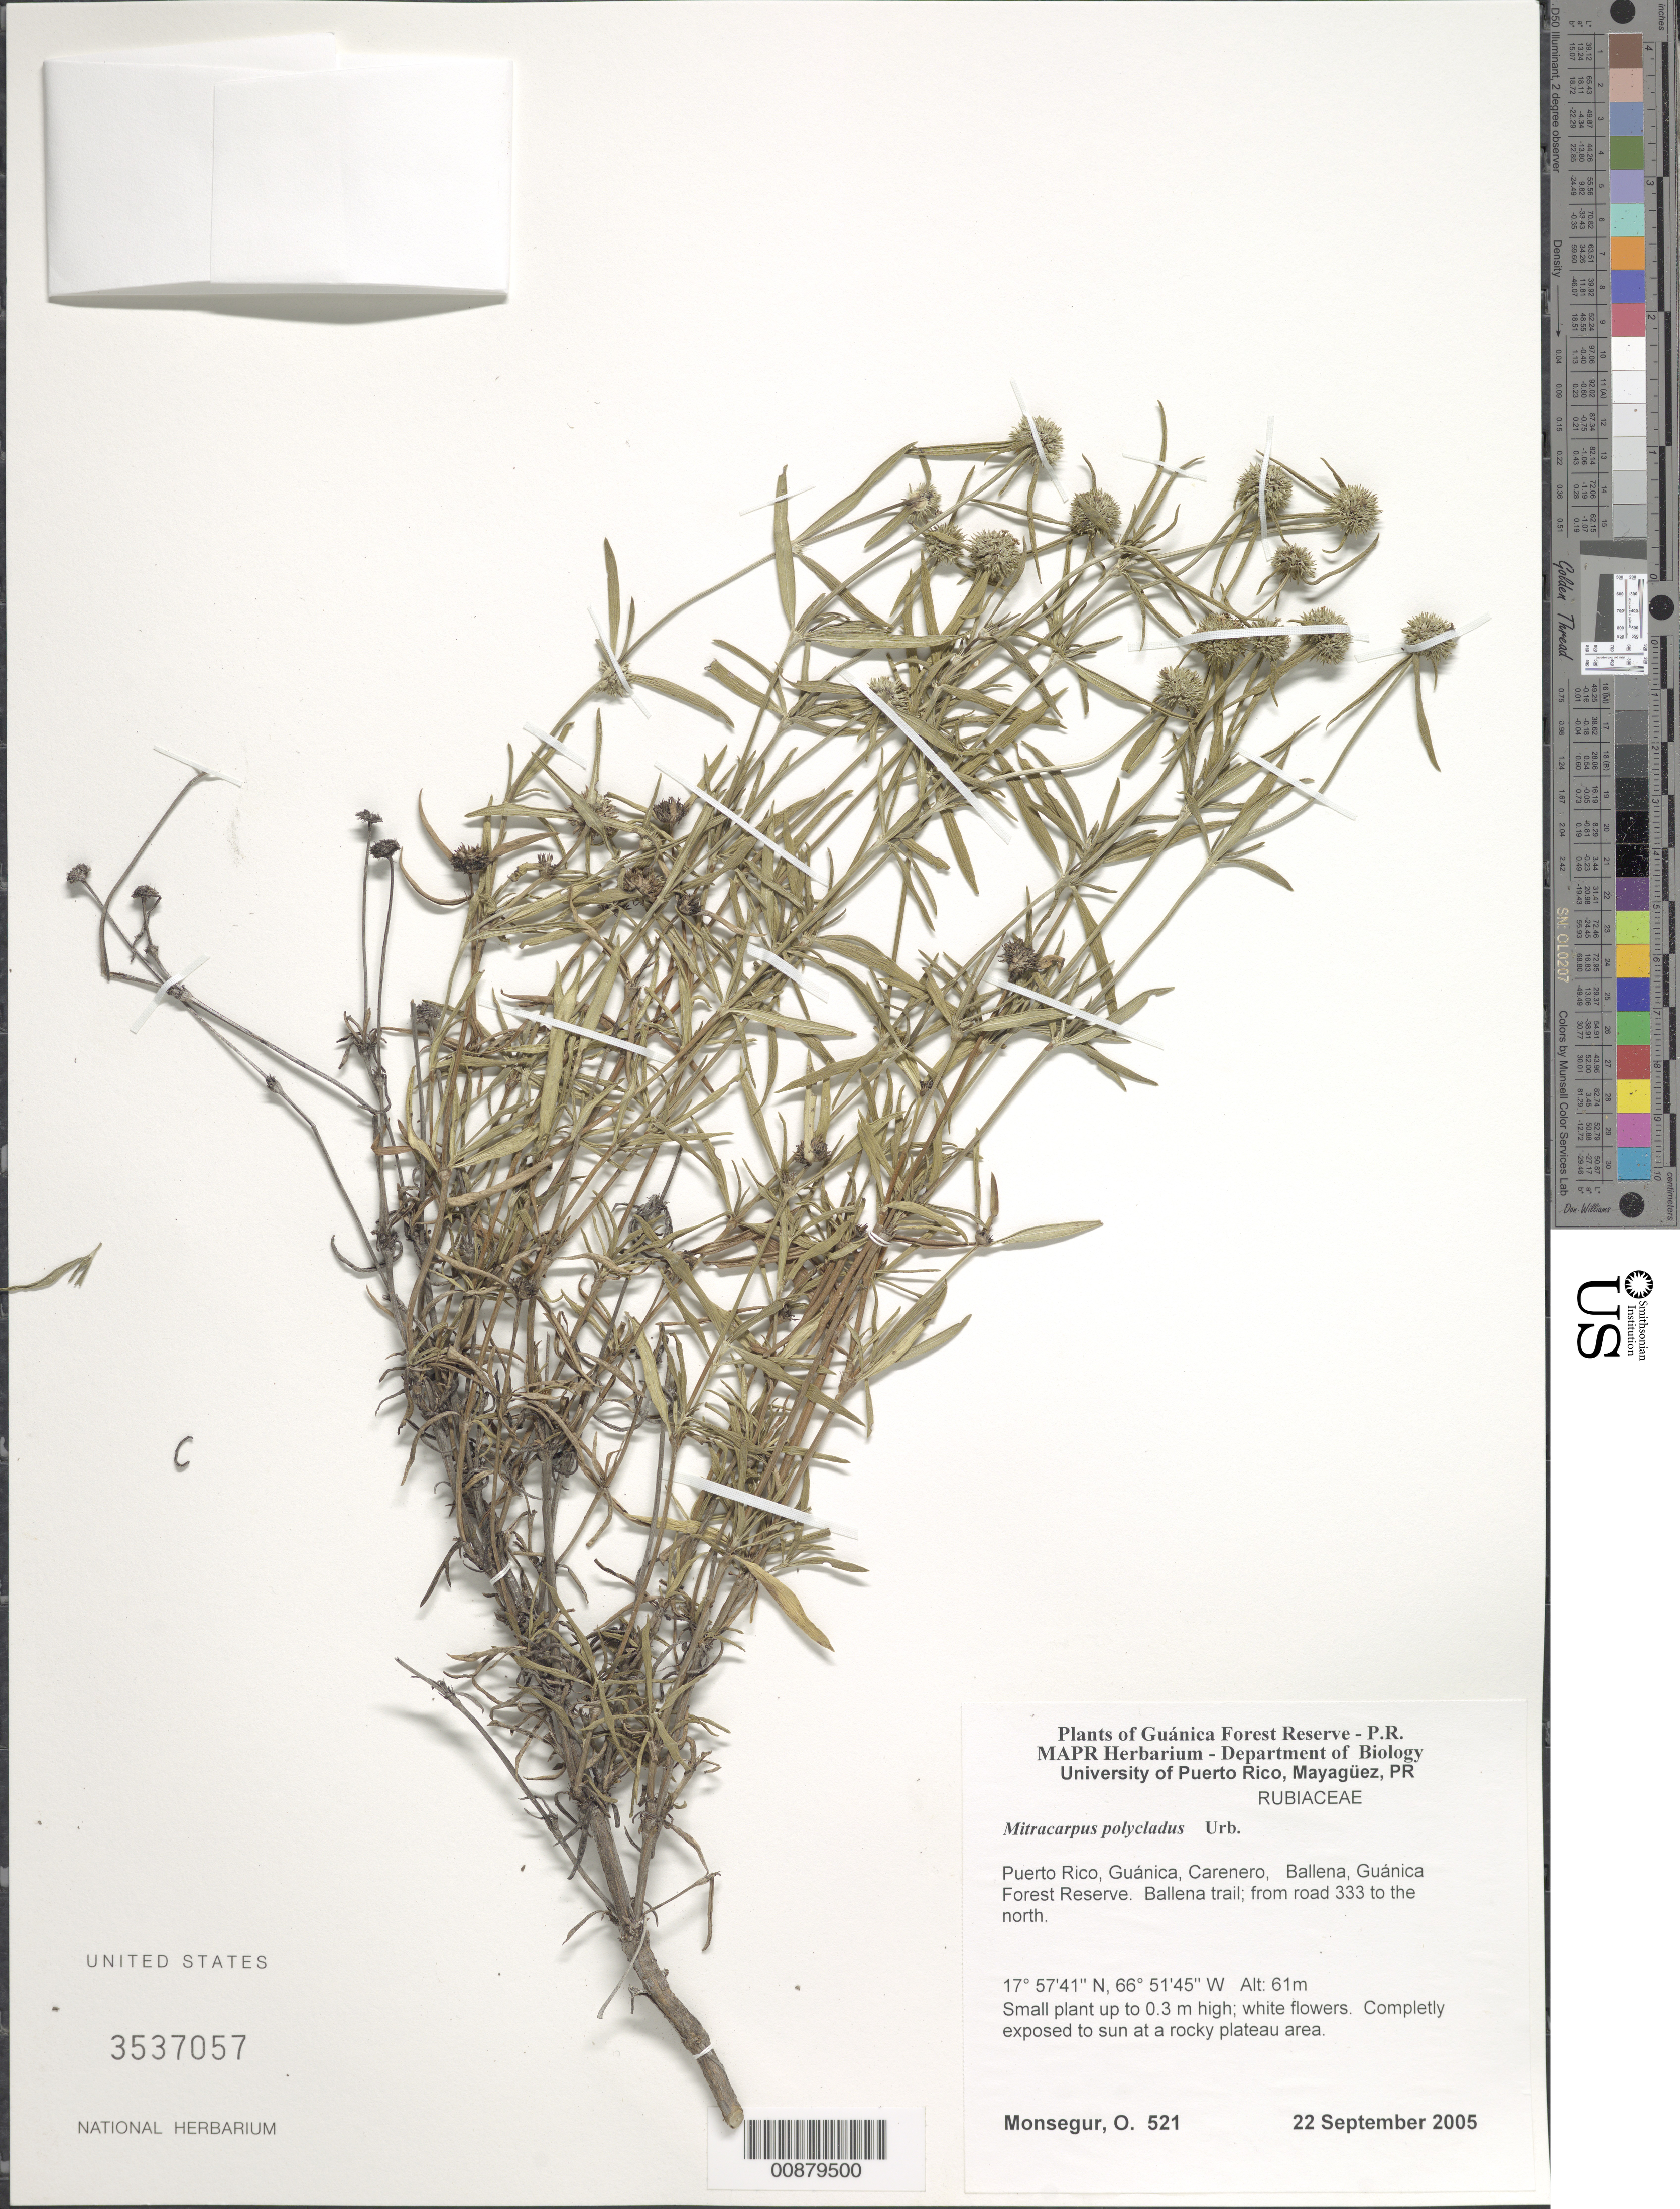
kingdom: Plantae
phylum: Tracheophyta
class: Magnoliopsida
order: Gentianales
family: Rubiaceae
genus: Mitracarpus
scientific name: Mitracarpus polycladus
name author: Urb.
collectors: O. Monsegur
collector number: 521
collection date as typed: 22 Sep 2005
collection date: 2005-09-22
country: Puerto Rico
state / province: Guánica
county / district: Carenero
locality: Guánica Forest Reserve. Ballena trail; from road 333 to the north.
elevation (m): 61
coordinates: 17.57407, 66.51453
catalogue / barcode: US 3537057